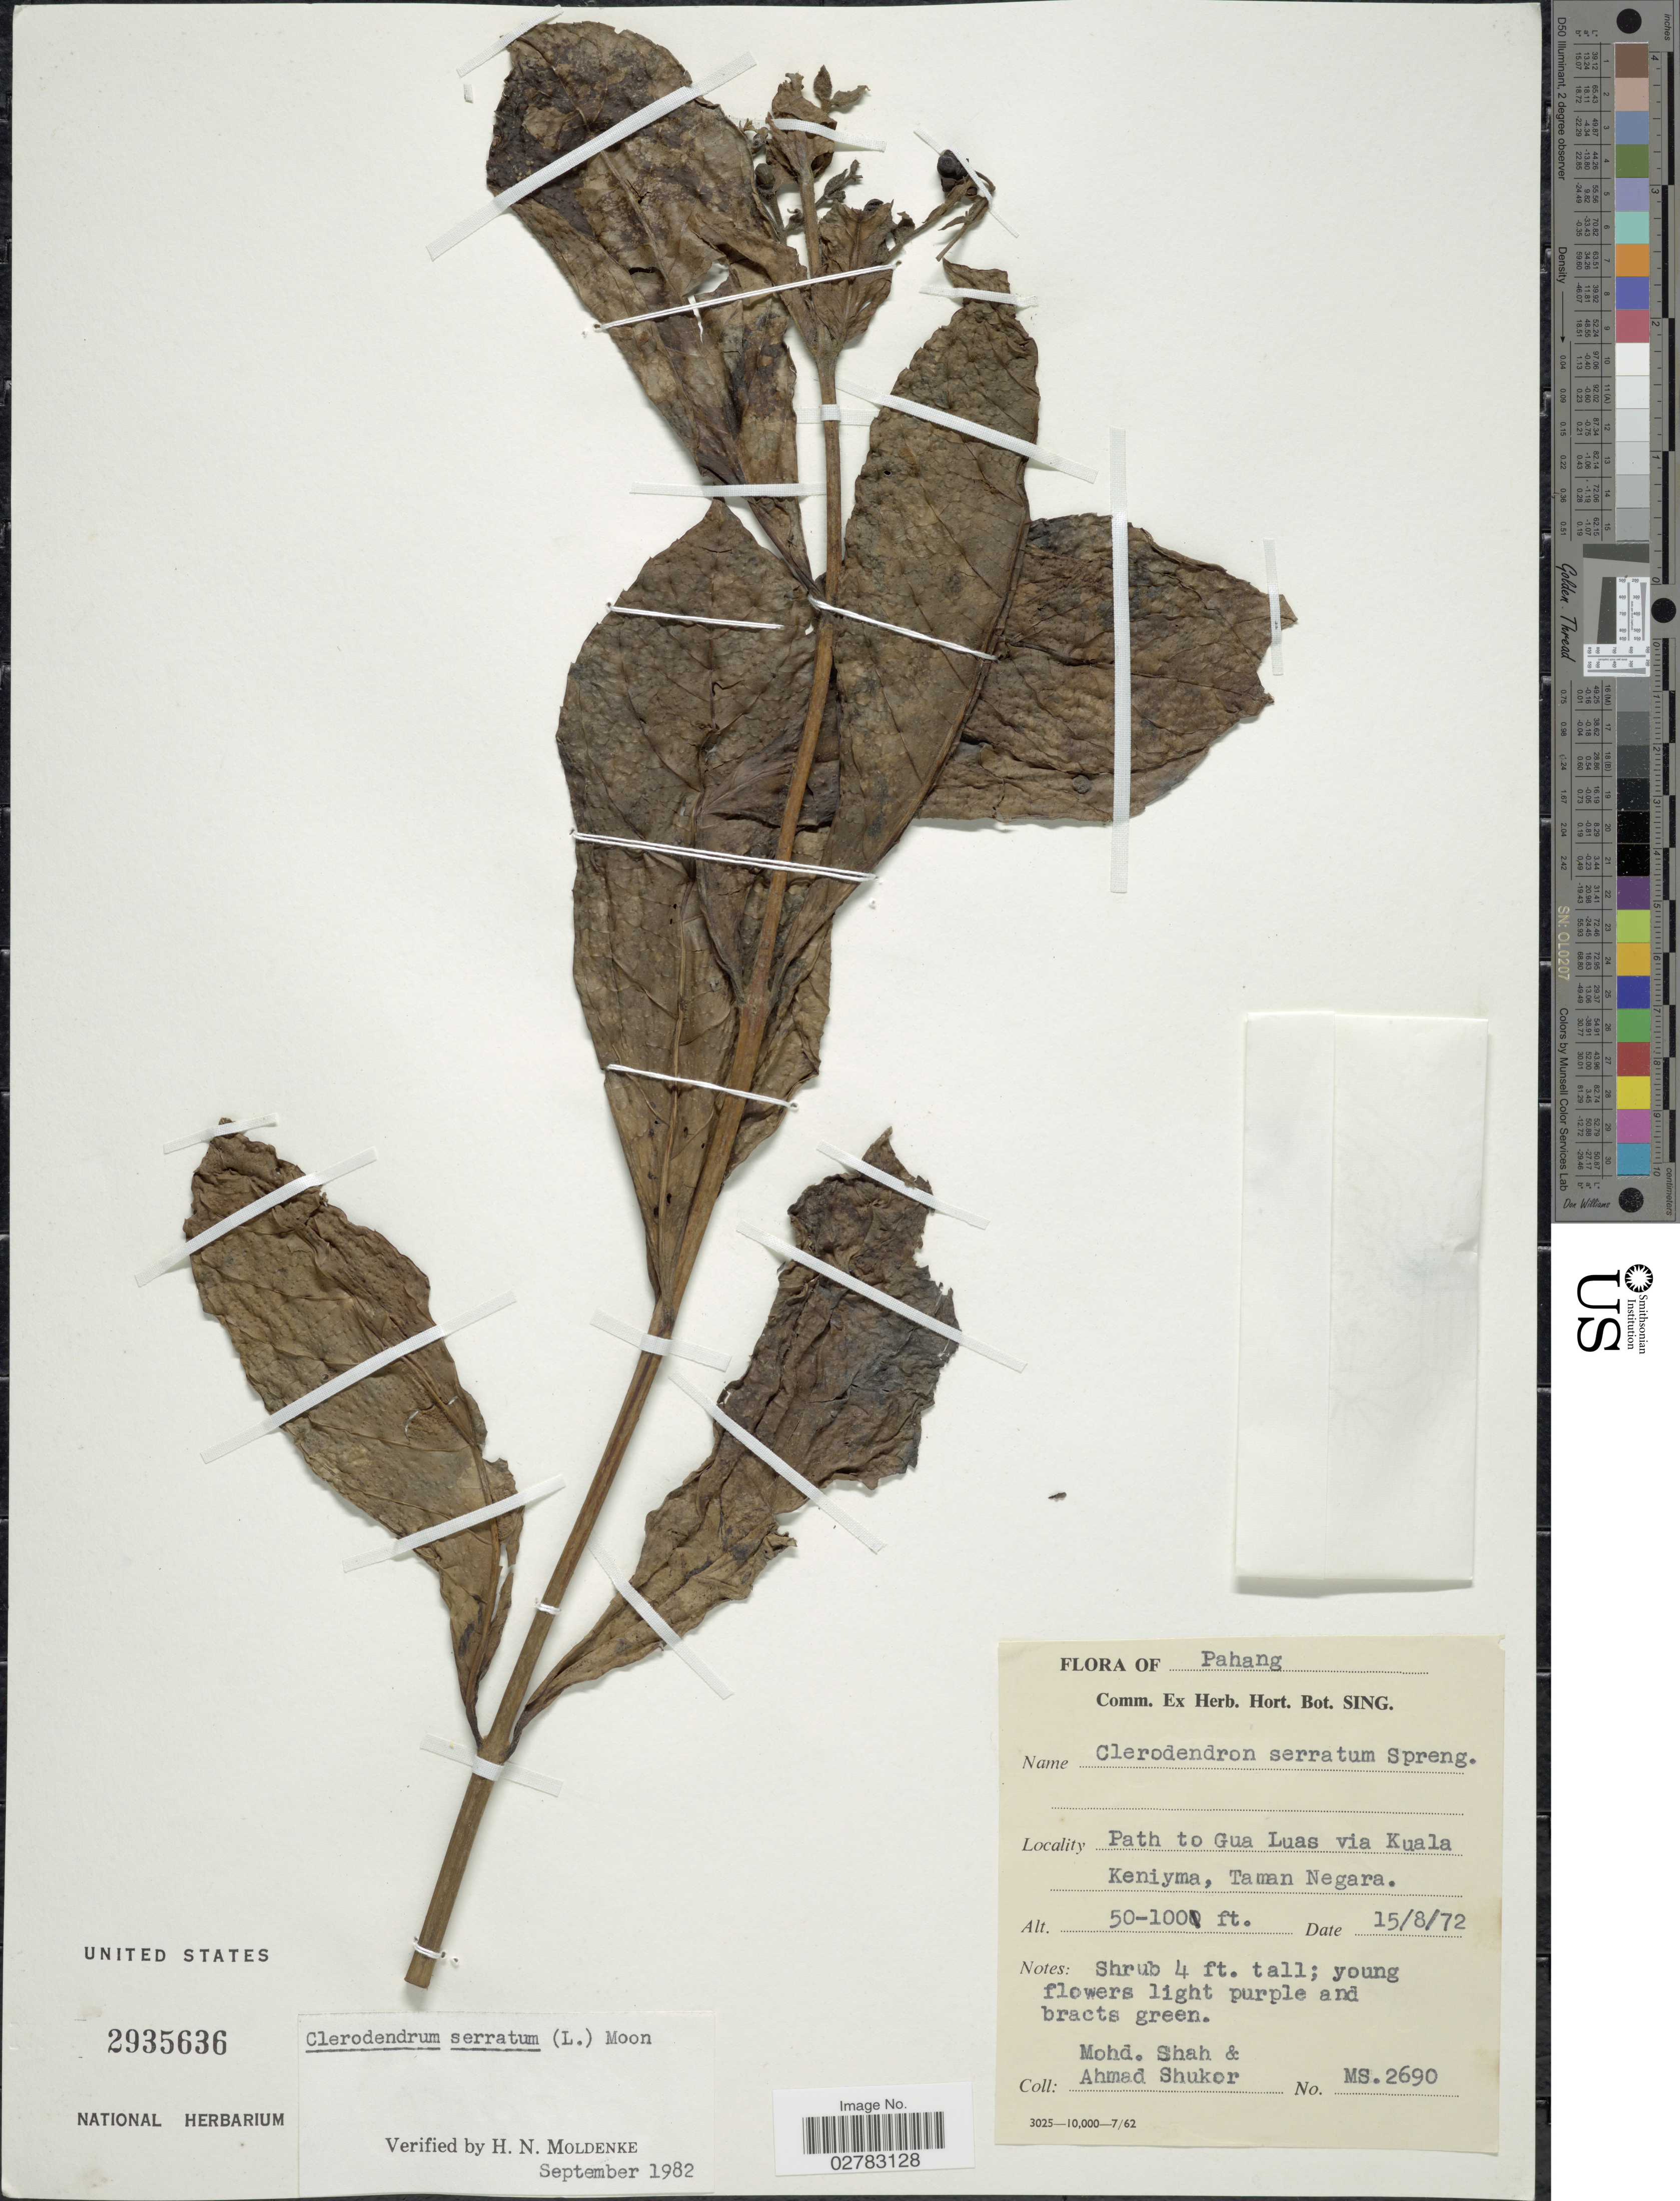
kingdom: Plantae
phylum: Tracheophyta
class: Magnoliopsida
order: Lamiales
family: Lamiaceae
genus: Clerodendrum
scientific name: Clerodendrum serratum var. serratum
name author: (L.) Moon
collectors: M. Shah & A. Shukor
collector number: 2690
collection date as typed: Transcribed d/m/y: 15/8/72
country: Malaysia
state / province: Pahang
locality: Path to Gua Luas via Kuala Keniyma, Taman Negara.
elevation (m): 15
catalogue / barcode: US 2935636